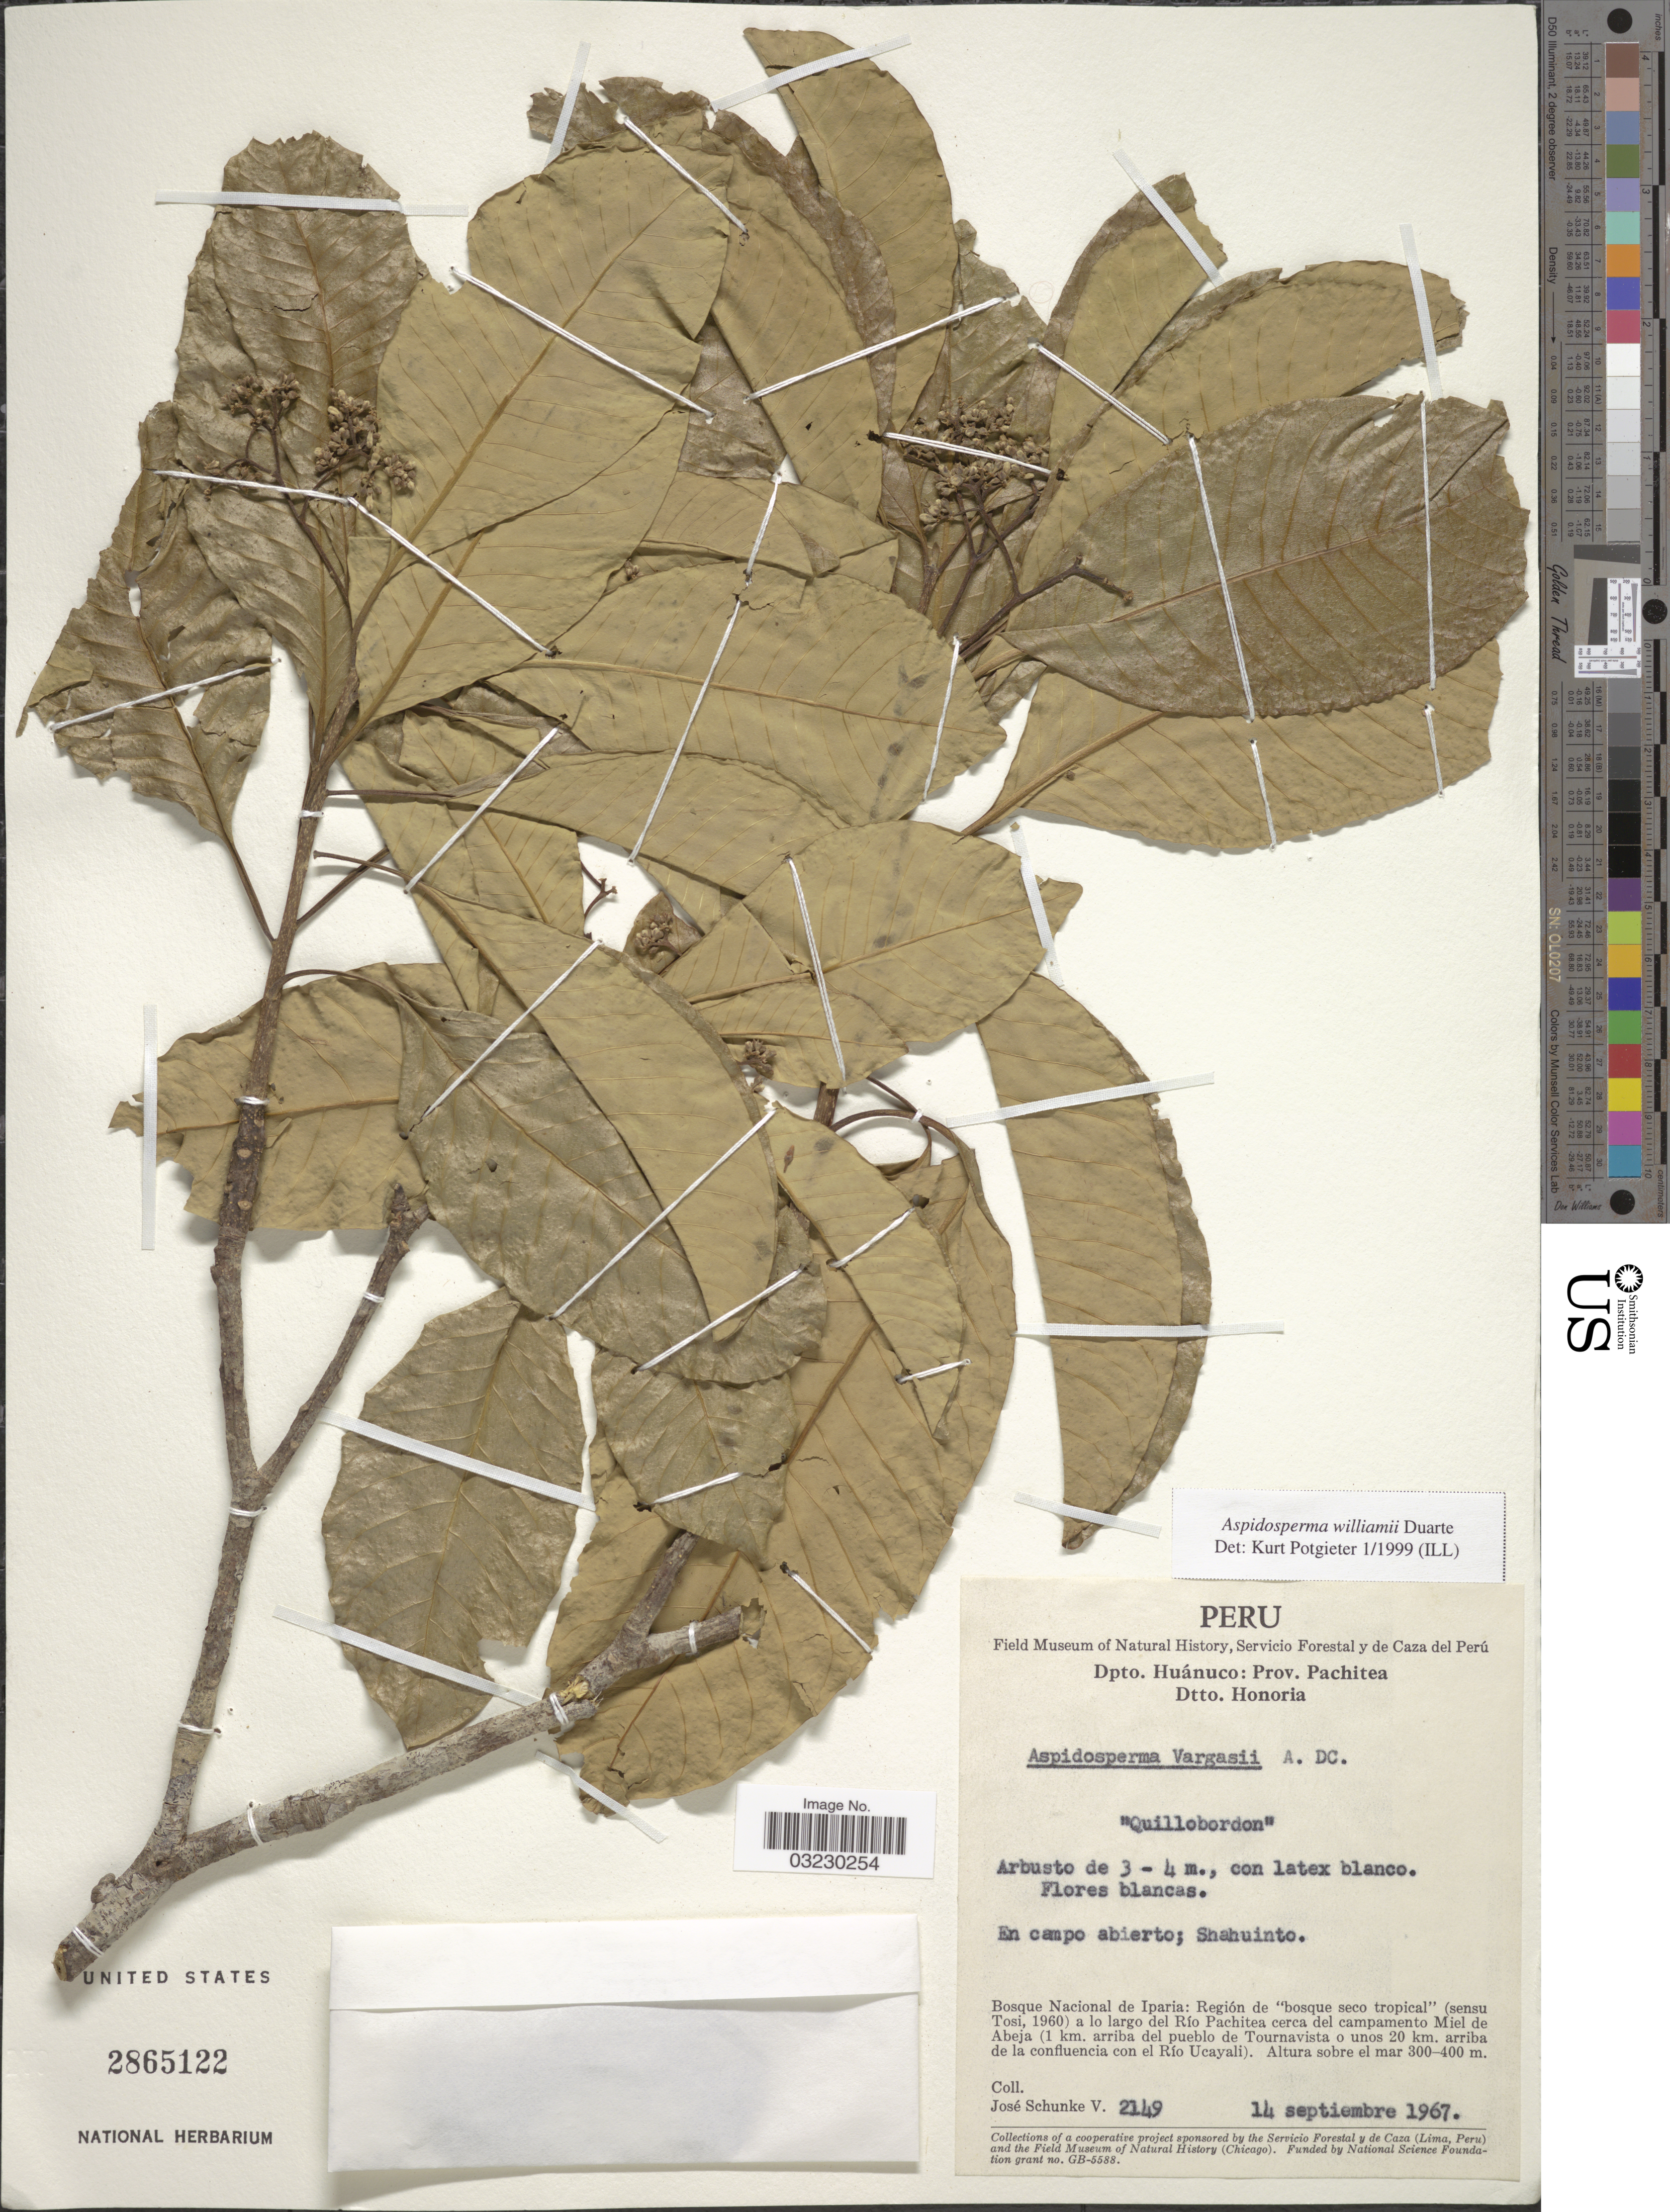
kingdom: Plantae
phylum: Tracheophyta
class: Magnoliopsida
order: Gentianales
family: Apocynaceae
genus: Aspidosperma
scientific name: Aspidosperma williamii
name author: Duarte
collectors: J. Schunke Vigo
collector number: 2149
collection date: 1967-09-14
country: Peru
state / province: Huánuco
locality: Dpto. Huánuco: Prov. Pachitea. Dtto. Honoria. Bosque Nacional de Iparia: Región de "bosque seco tropical" (sensu Tosi, 1960) a lo largo del Río Pachitea cerca del campamento Miel de Abeja (1 km. arriba del pueblo de Tournavista o unos 20 km. arriba de la confluencia con el Río Ucayali).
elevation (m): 300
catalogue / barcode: US 2865122